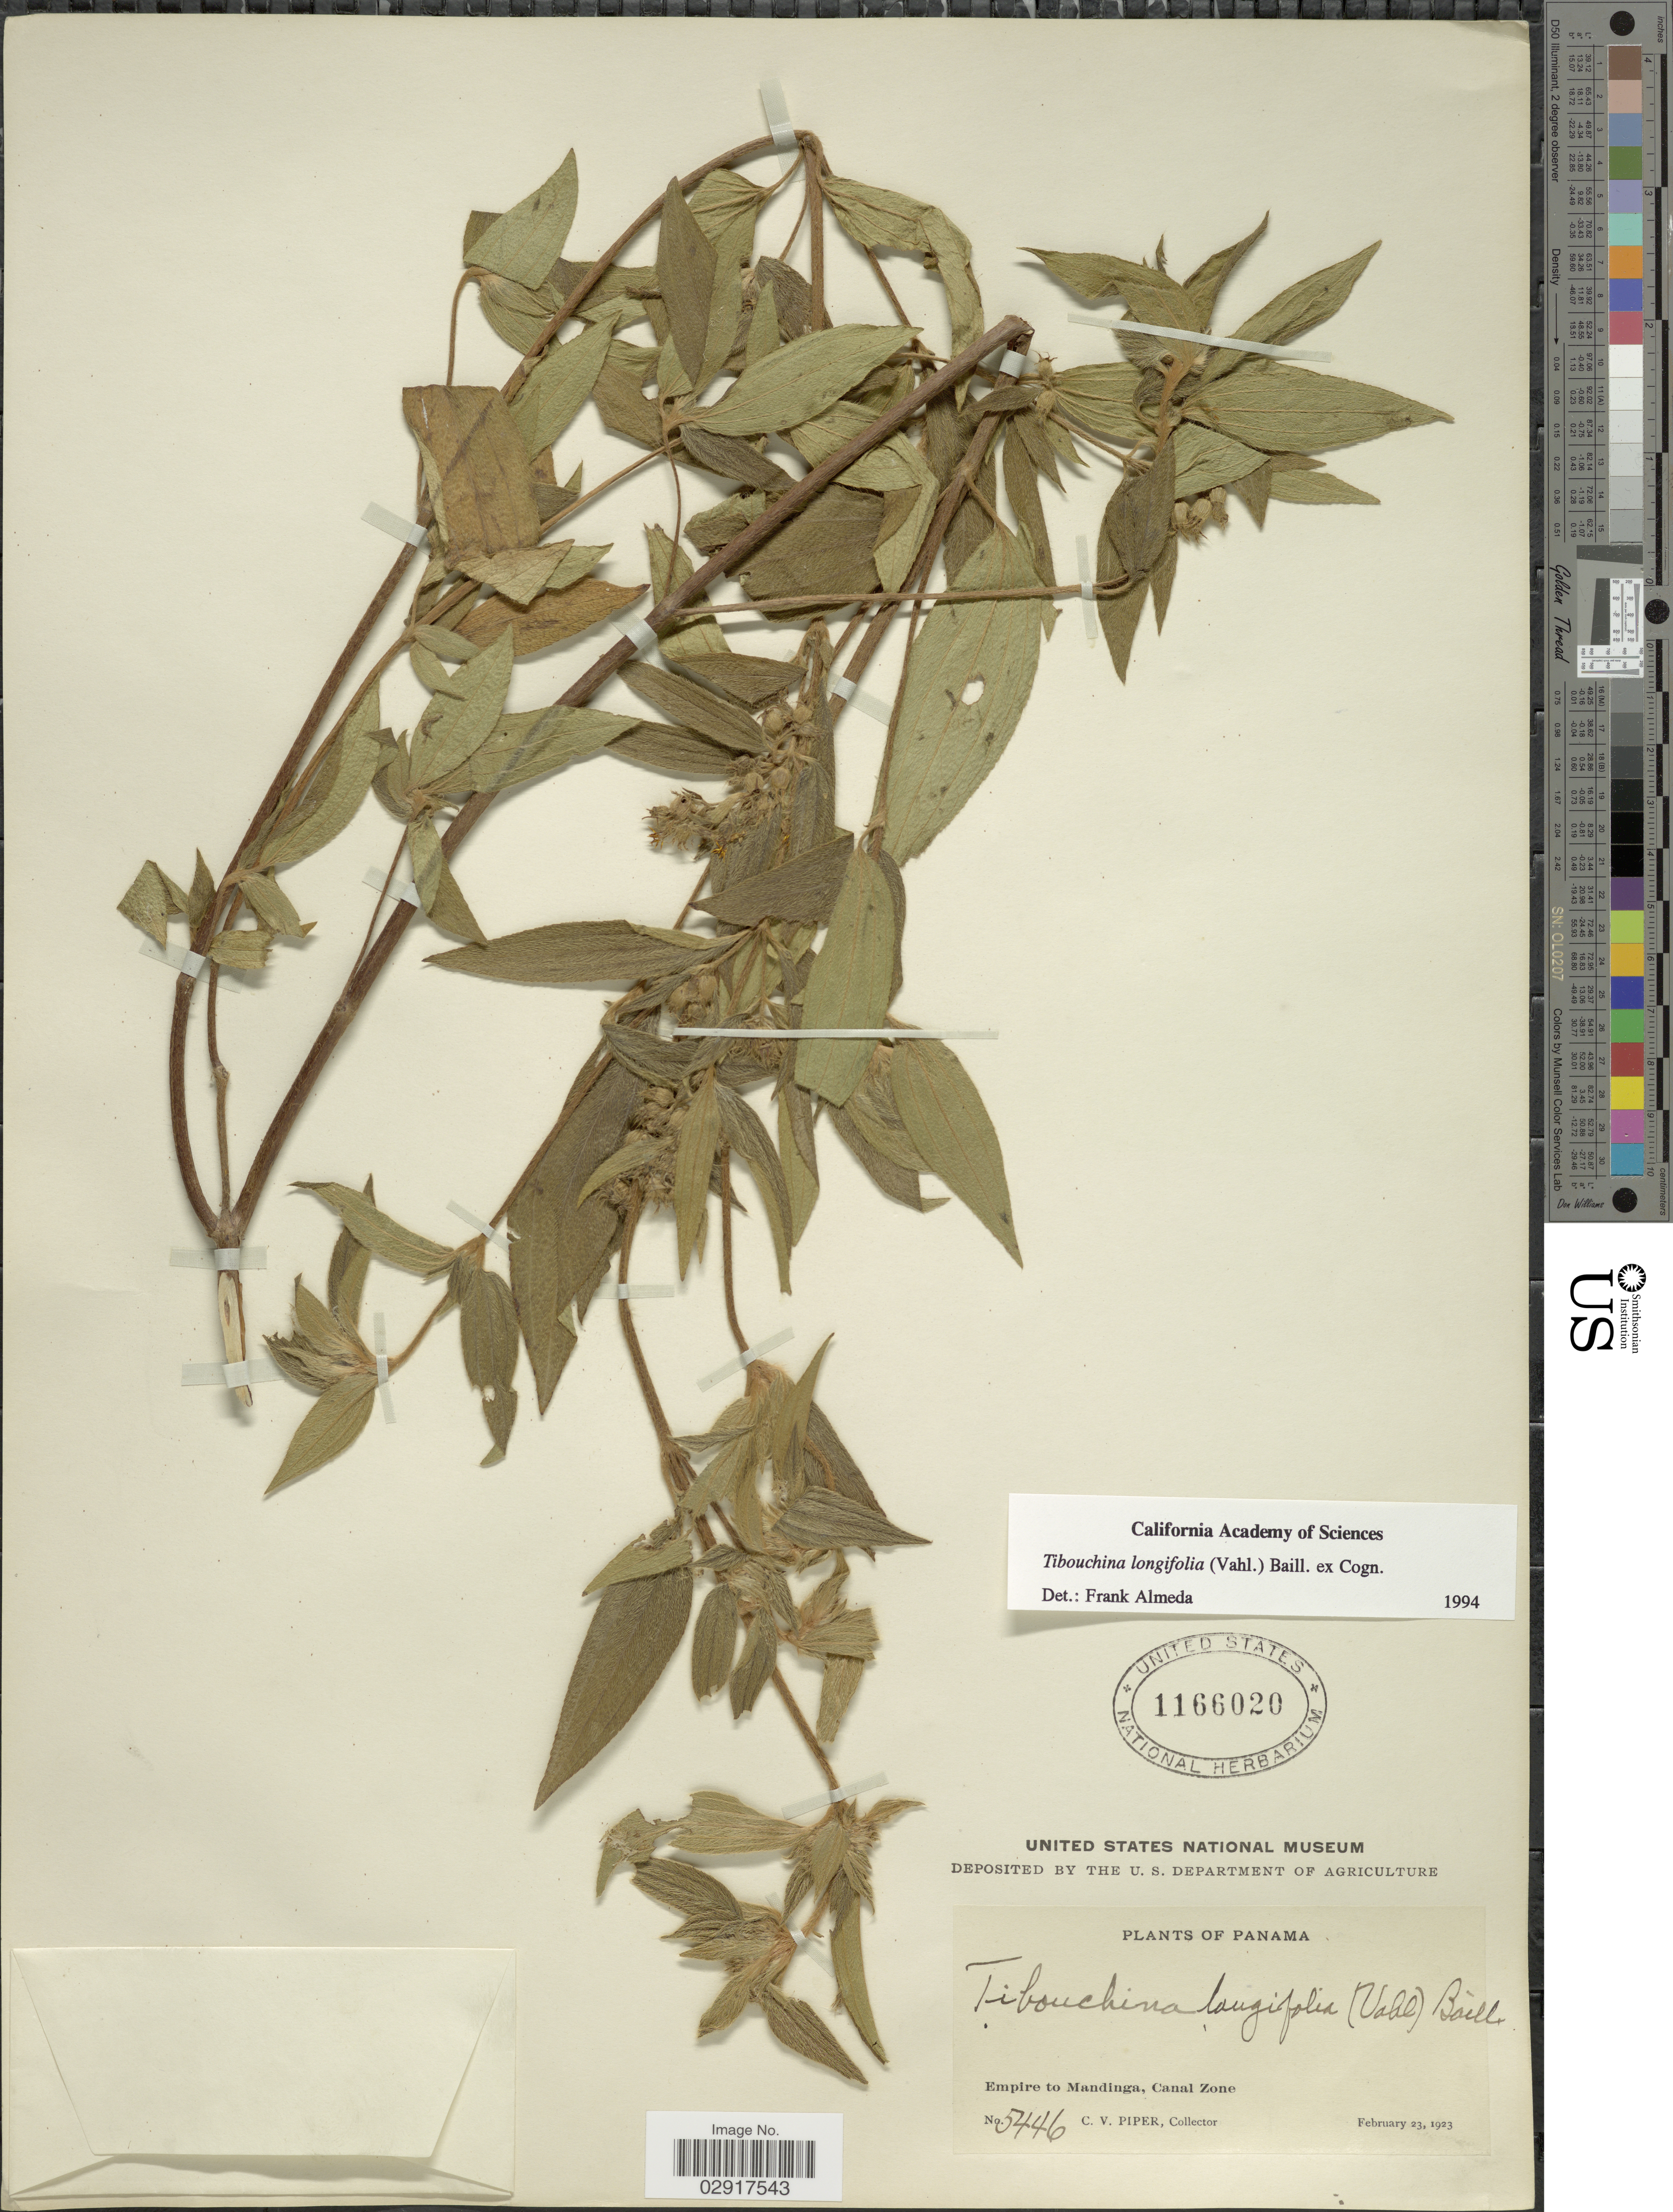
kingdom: Plantae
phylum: Tracheophyta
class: Magnoliopsida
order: Myrtales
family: Melastomataceae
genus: Chaetogastra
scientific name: Chaetogastra longifolia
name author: (Vahl) DC.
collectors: C. V. Piper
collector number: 5446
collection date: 1923-02-23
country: Panama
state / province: Colón / Panamá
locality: Empire to Mandinga, Canal Zone.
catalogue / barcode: US 1166020